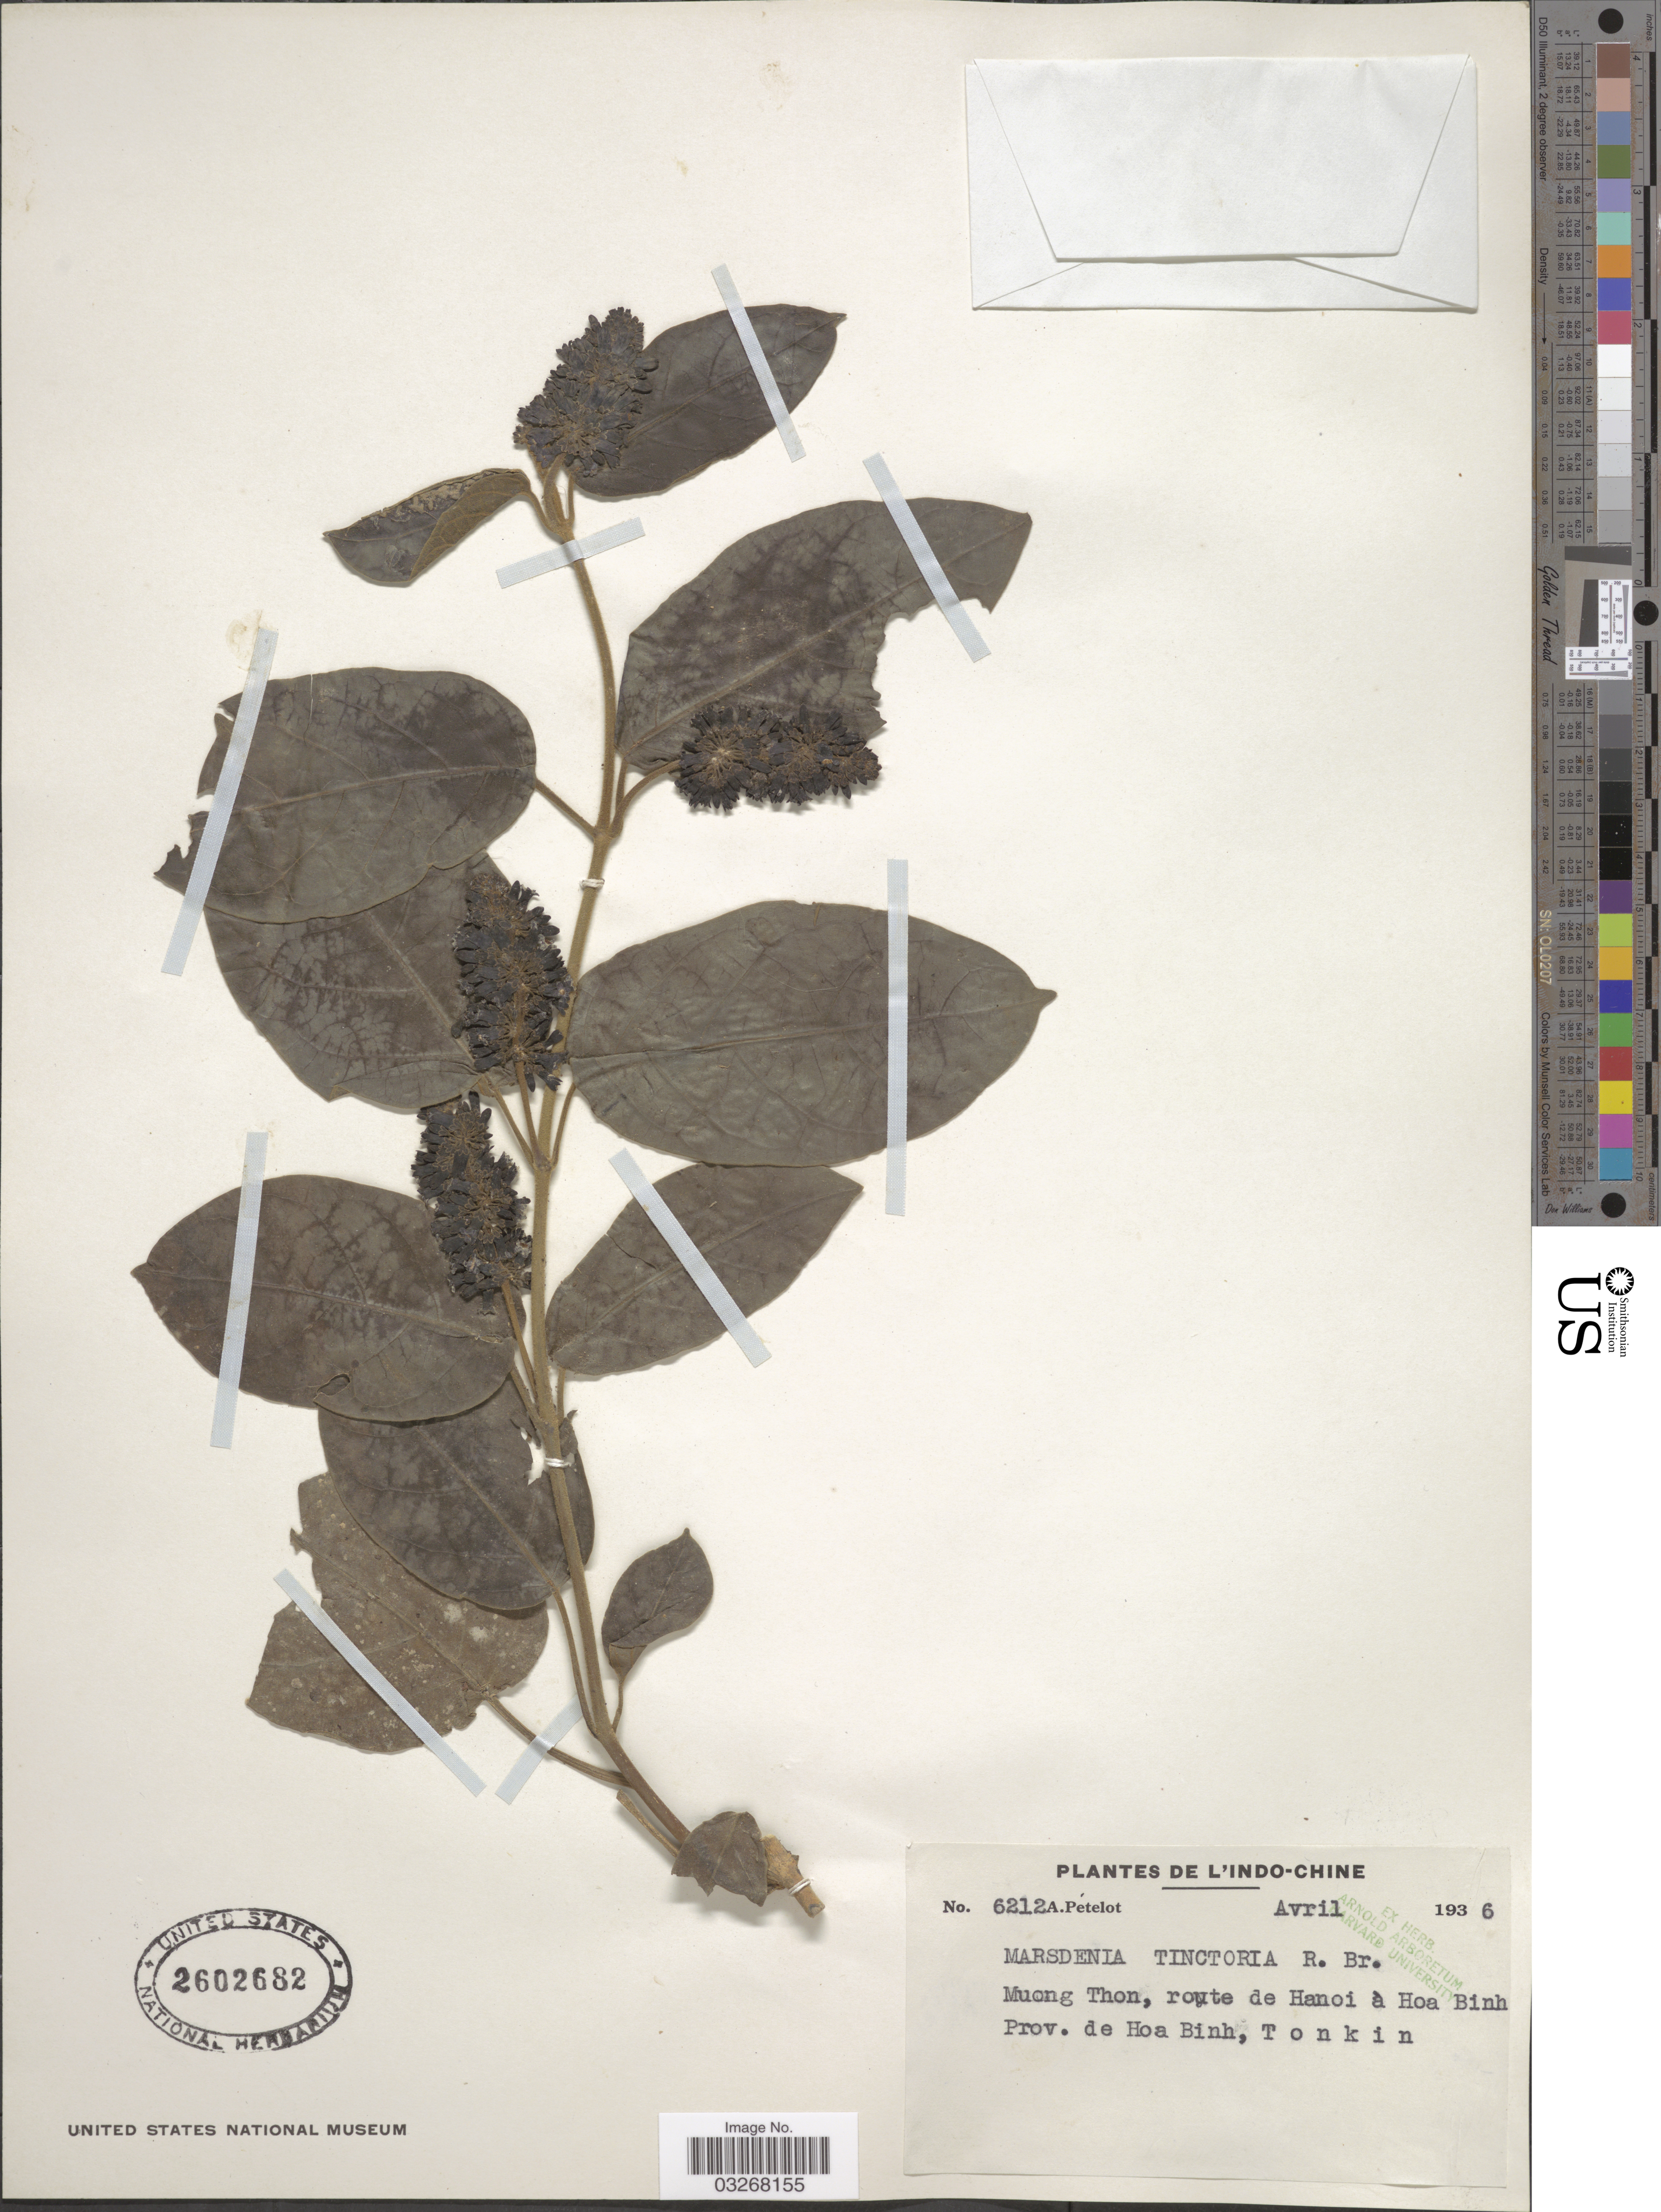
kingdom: Plantae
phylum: Tracheophyta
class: Magnoliopsida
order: Gentianales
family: Apocynaceae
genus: Marsdenia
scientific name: Marsdenia tinctoria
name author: (Roxb.) R. Br.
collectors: A. Petelot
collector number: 6212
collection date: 1936-04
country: Vietnam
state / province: Hoa Binh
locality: De L'Indo-Chine, Muong Thon, route de Hanoi à Hoa Binh, Prov. de Hoa Binh, Tonkin.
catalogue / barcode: US 2602682